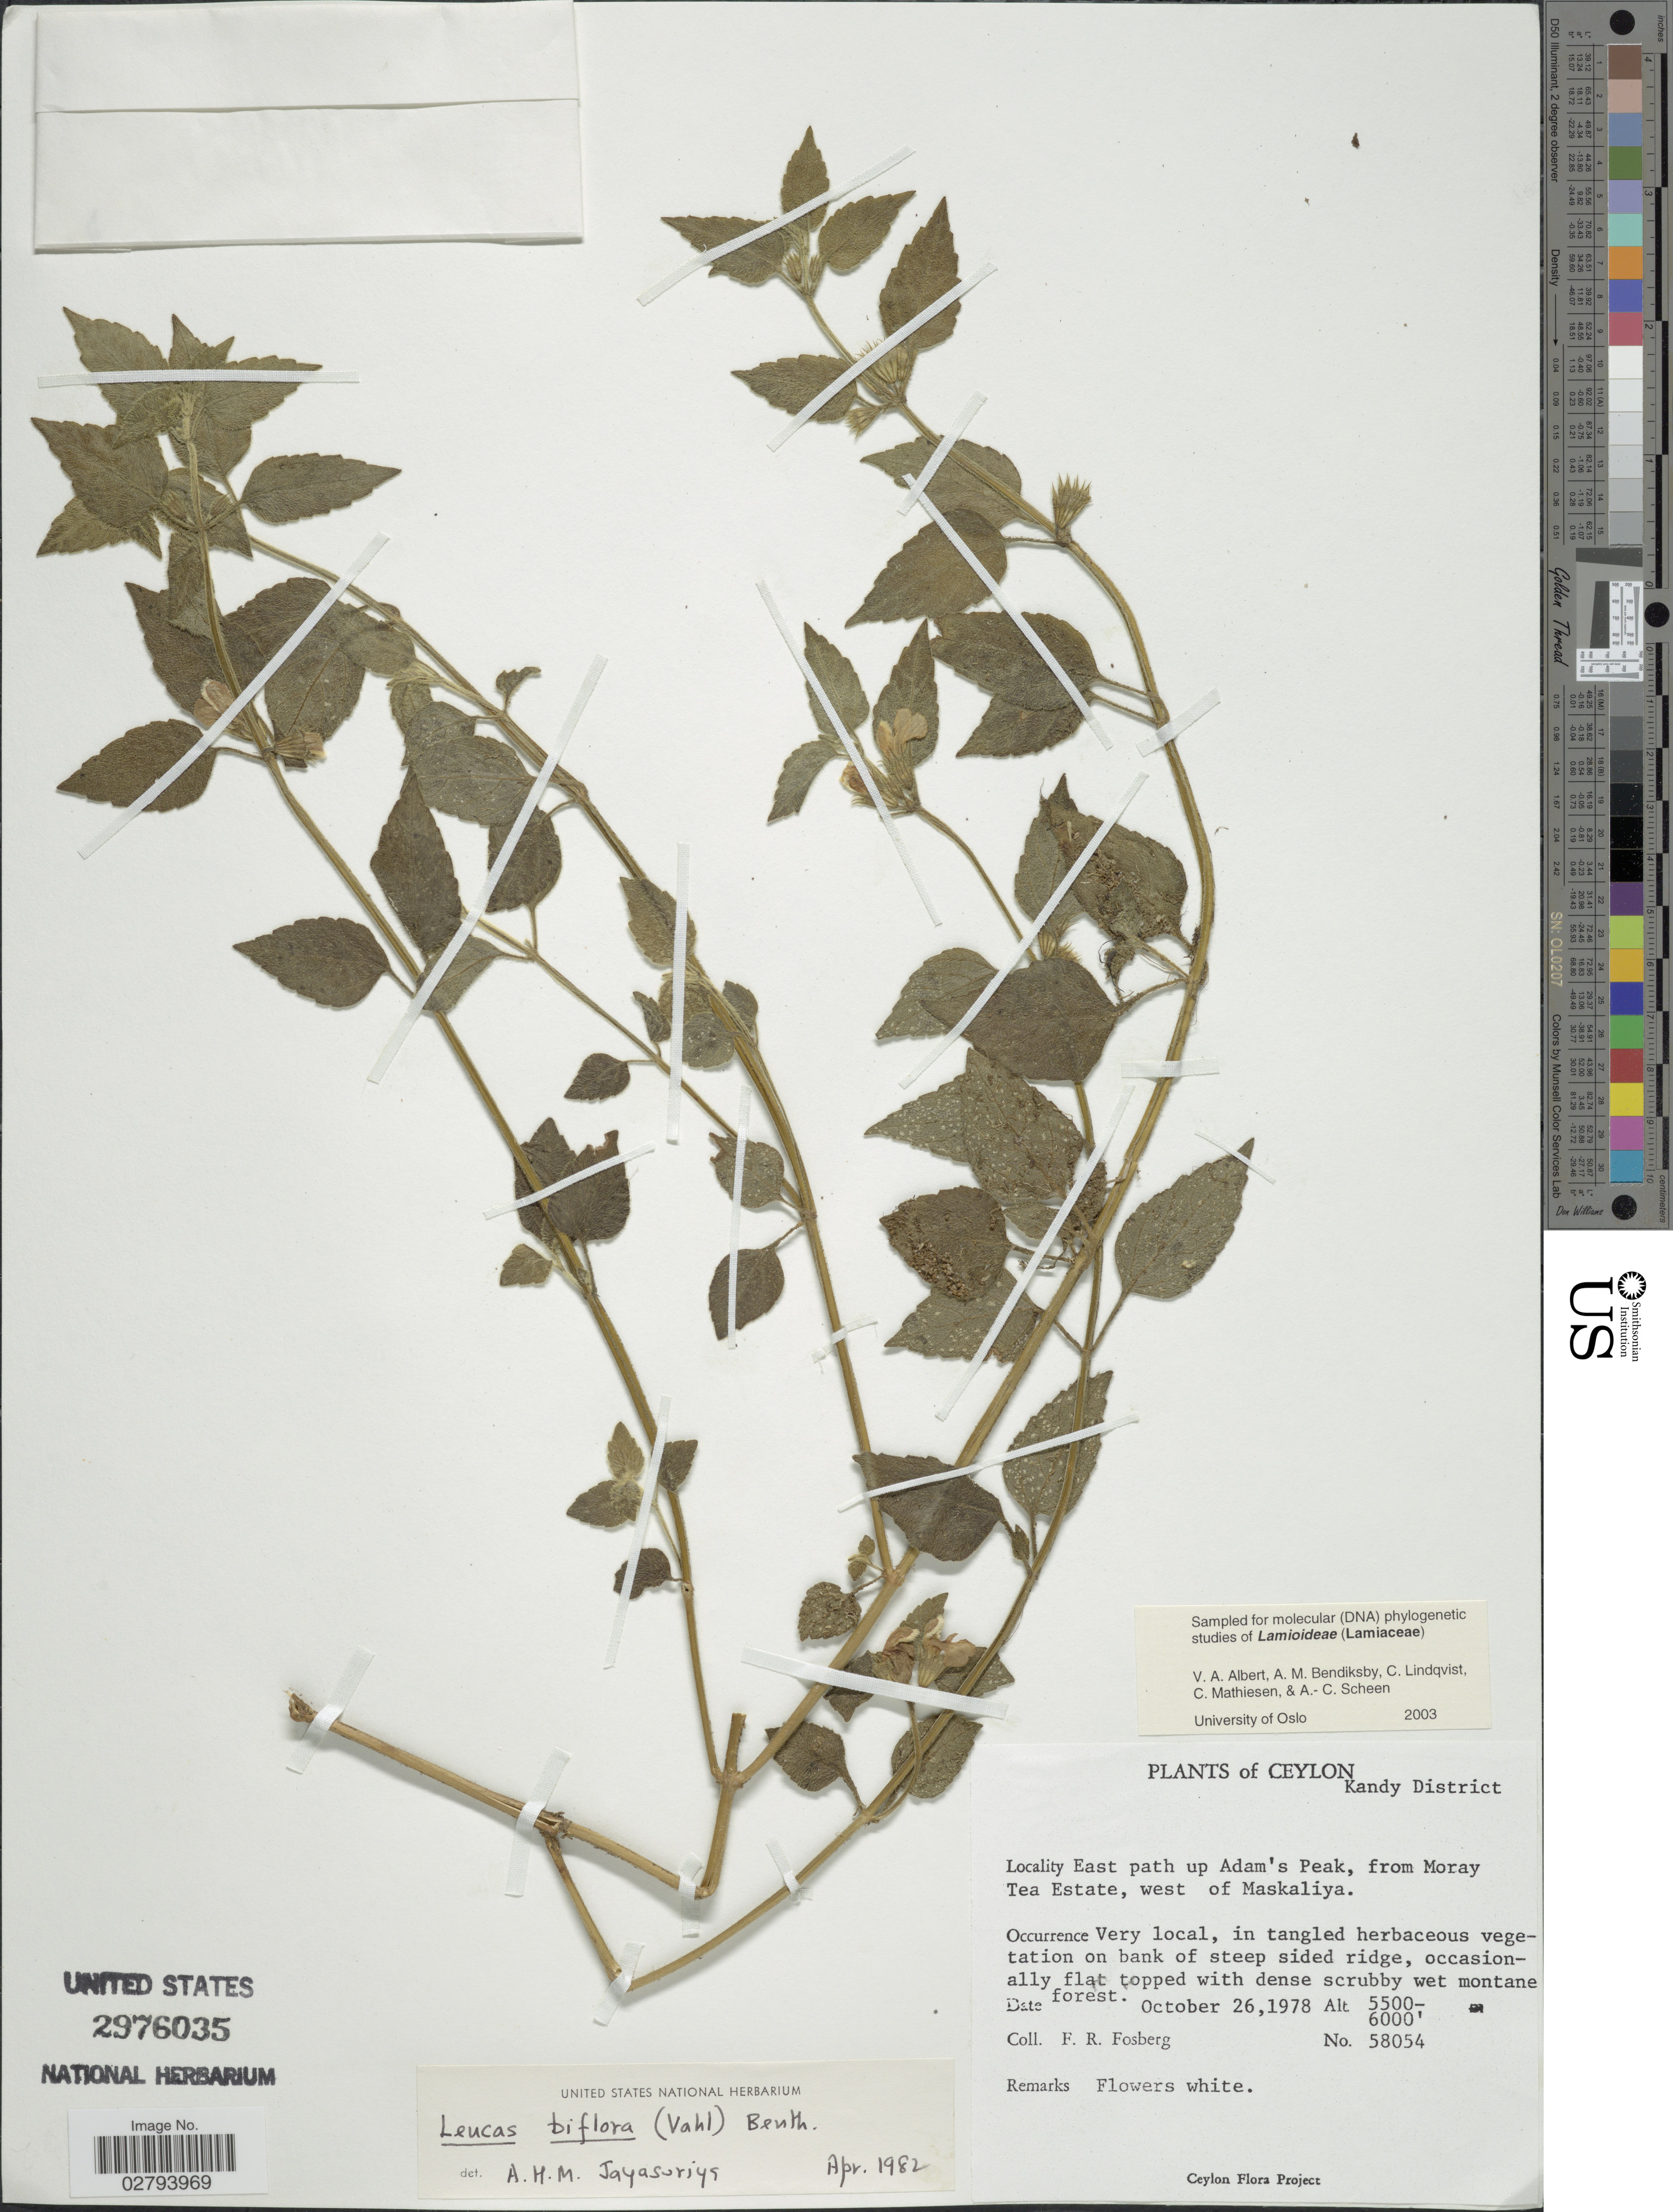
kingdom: Plantae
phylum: Tracheophyta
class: Magnoliopsida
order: Lamiales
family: Lamiaceae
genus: Leucas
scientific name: Leucas biflora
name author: (Vahl) Sm.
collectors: F. R. Fosberg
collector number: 58054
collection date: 1978-10-26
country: Sri Lanka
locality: Ceylon, Kandy District, East path up Adam's Peak, from Moray Tea Estate, west of Maskaliya.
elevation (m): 1676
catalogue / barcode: US 2976035